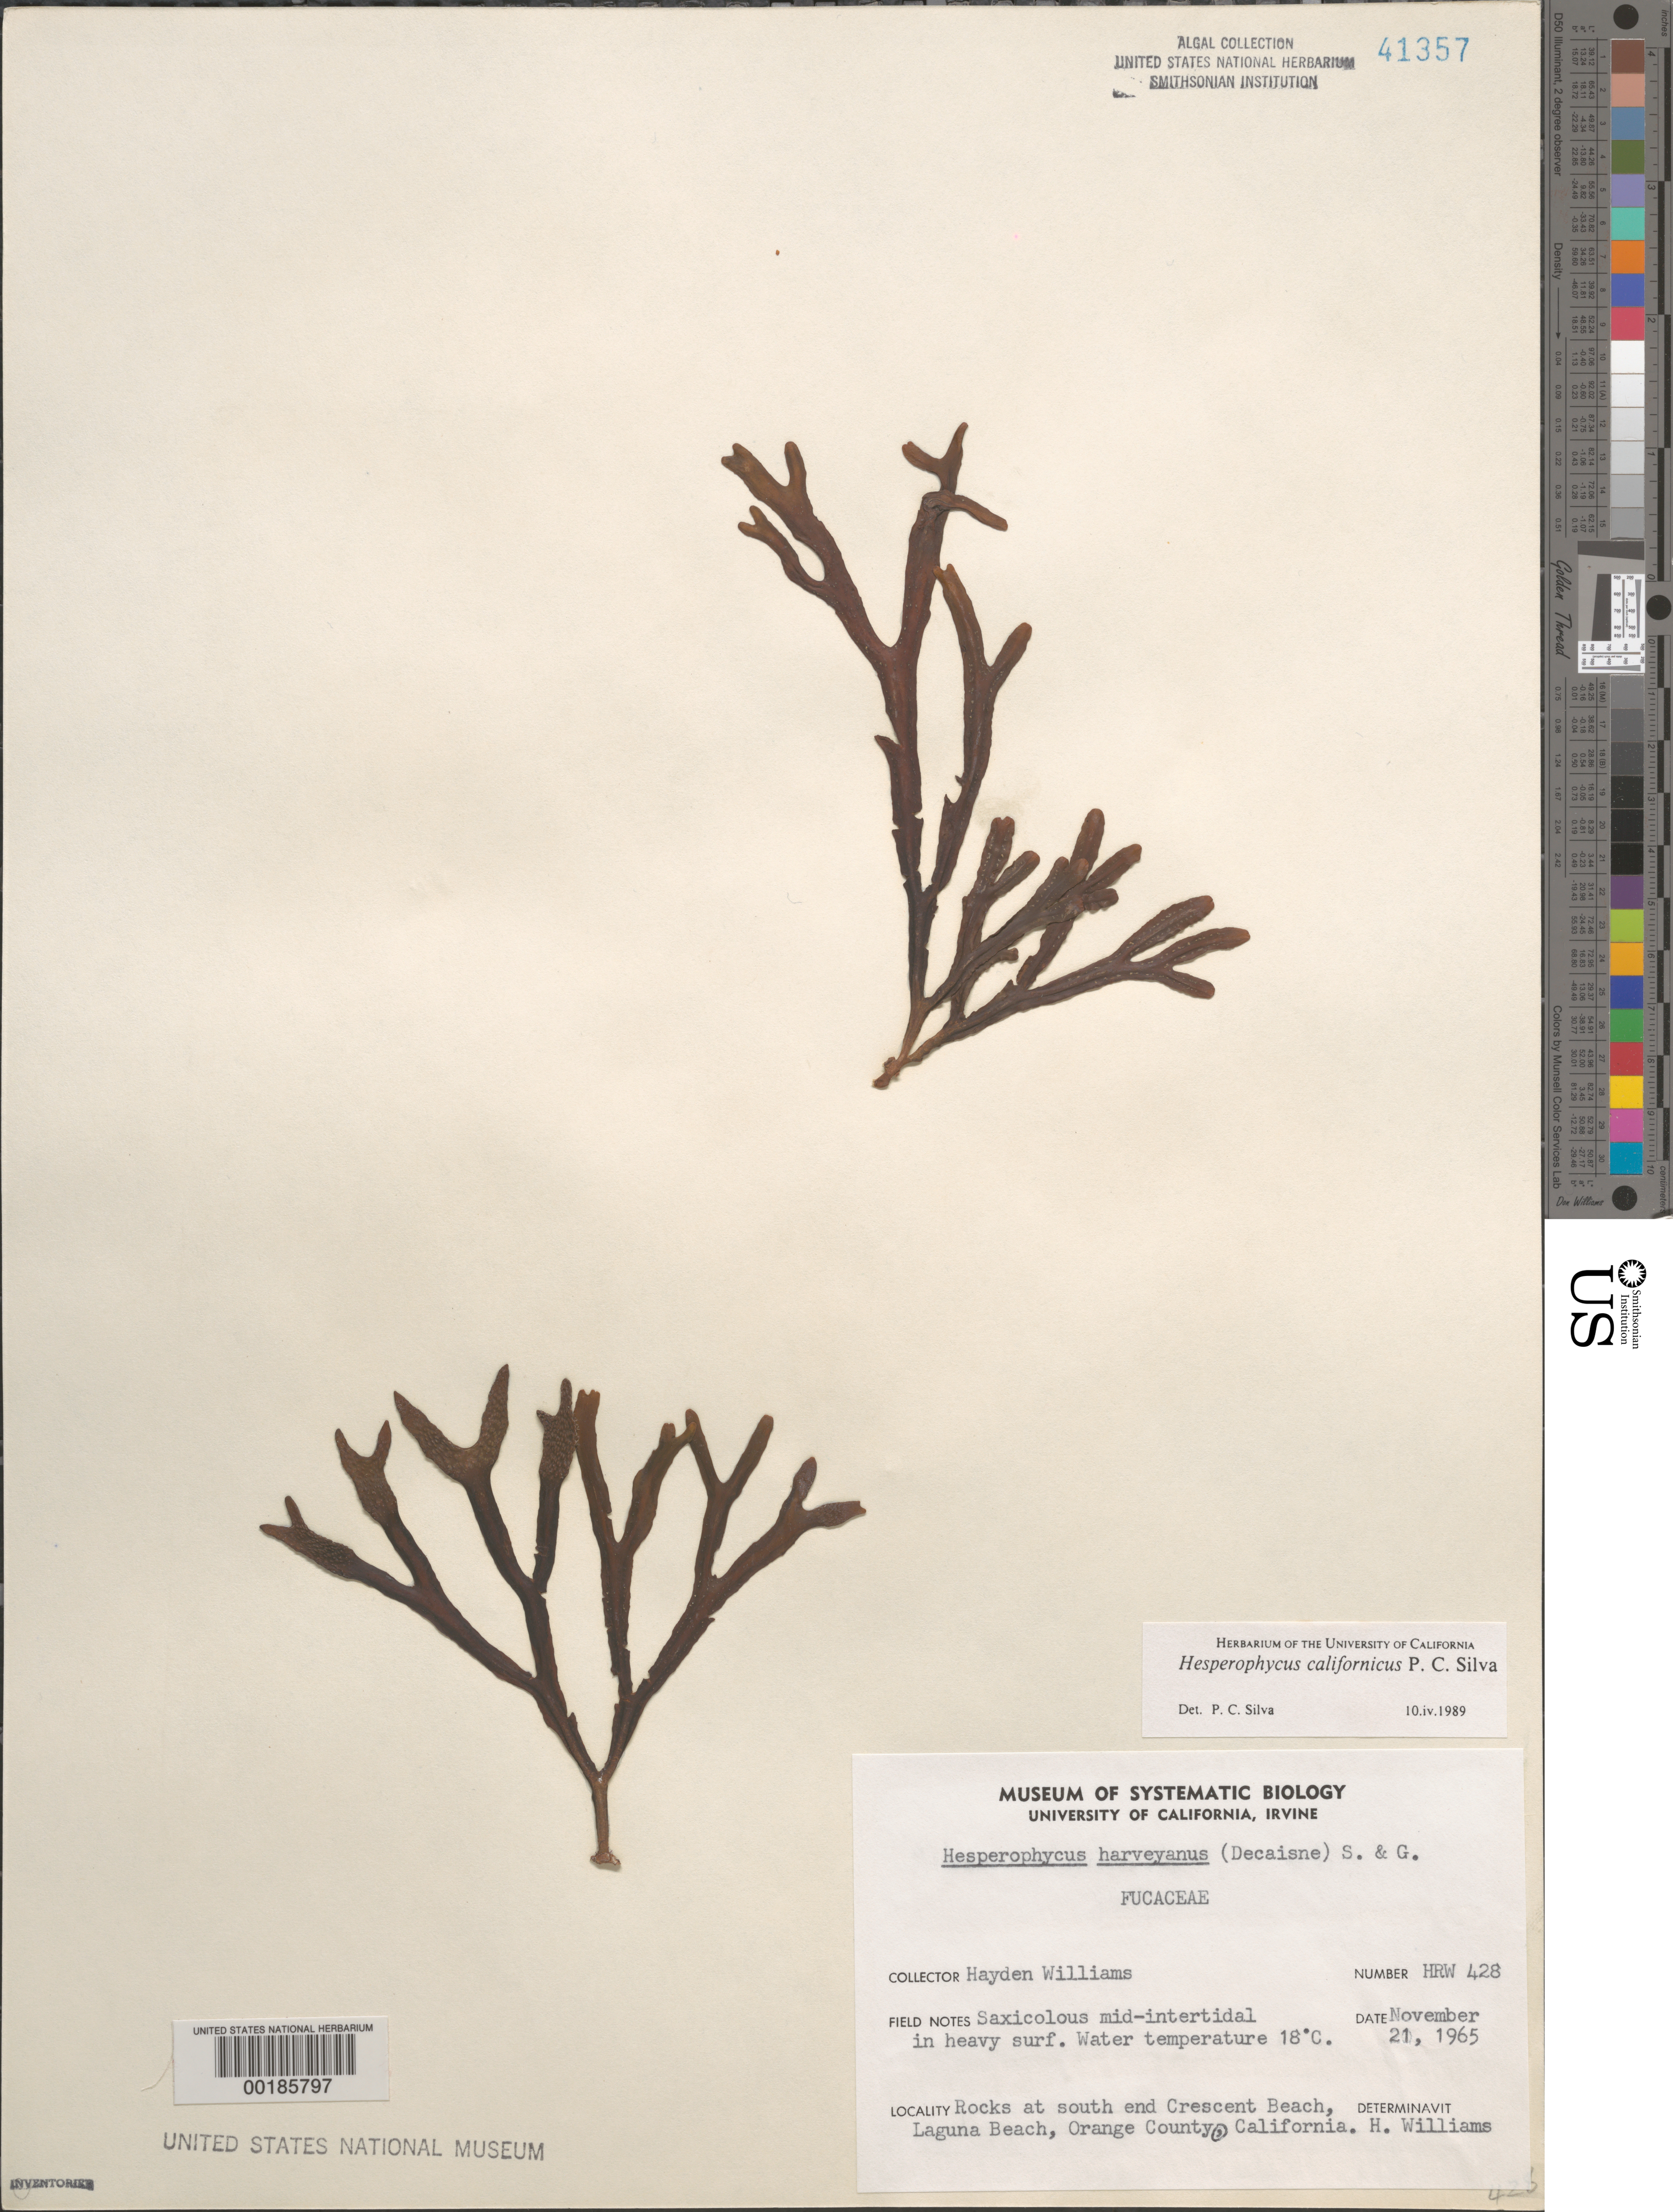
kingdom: Chromista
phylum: Ochrophyta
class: Phaeophyceae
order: Fucales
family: Fucaceae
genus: Hesperophycus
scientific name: Hesperophycus californicus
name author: P.C. Silva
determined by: Silva, P. C.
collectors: H. R. Williams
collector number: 428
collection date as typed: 21 Nov 1965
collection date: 1965-11-21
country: United States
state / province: California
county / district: Orange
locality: Crescent Beach, Laguna Beach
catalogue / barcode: US 41357